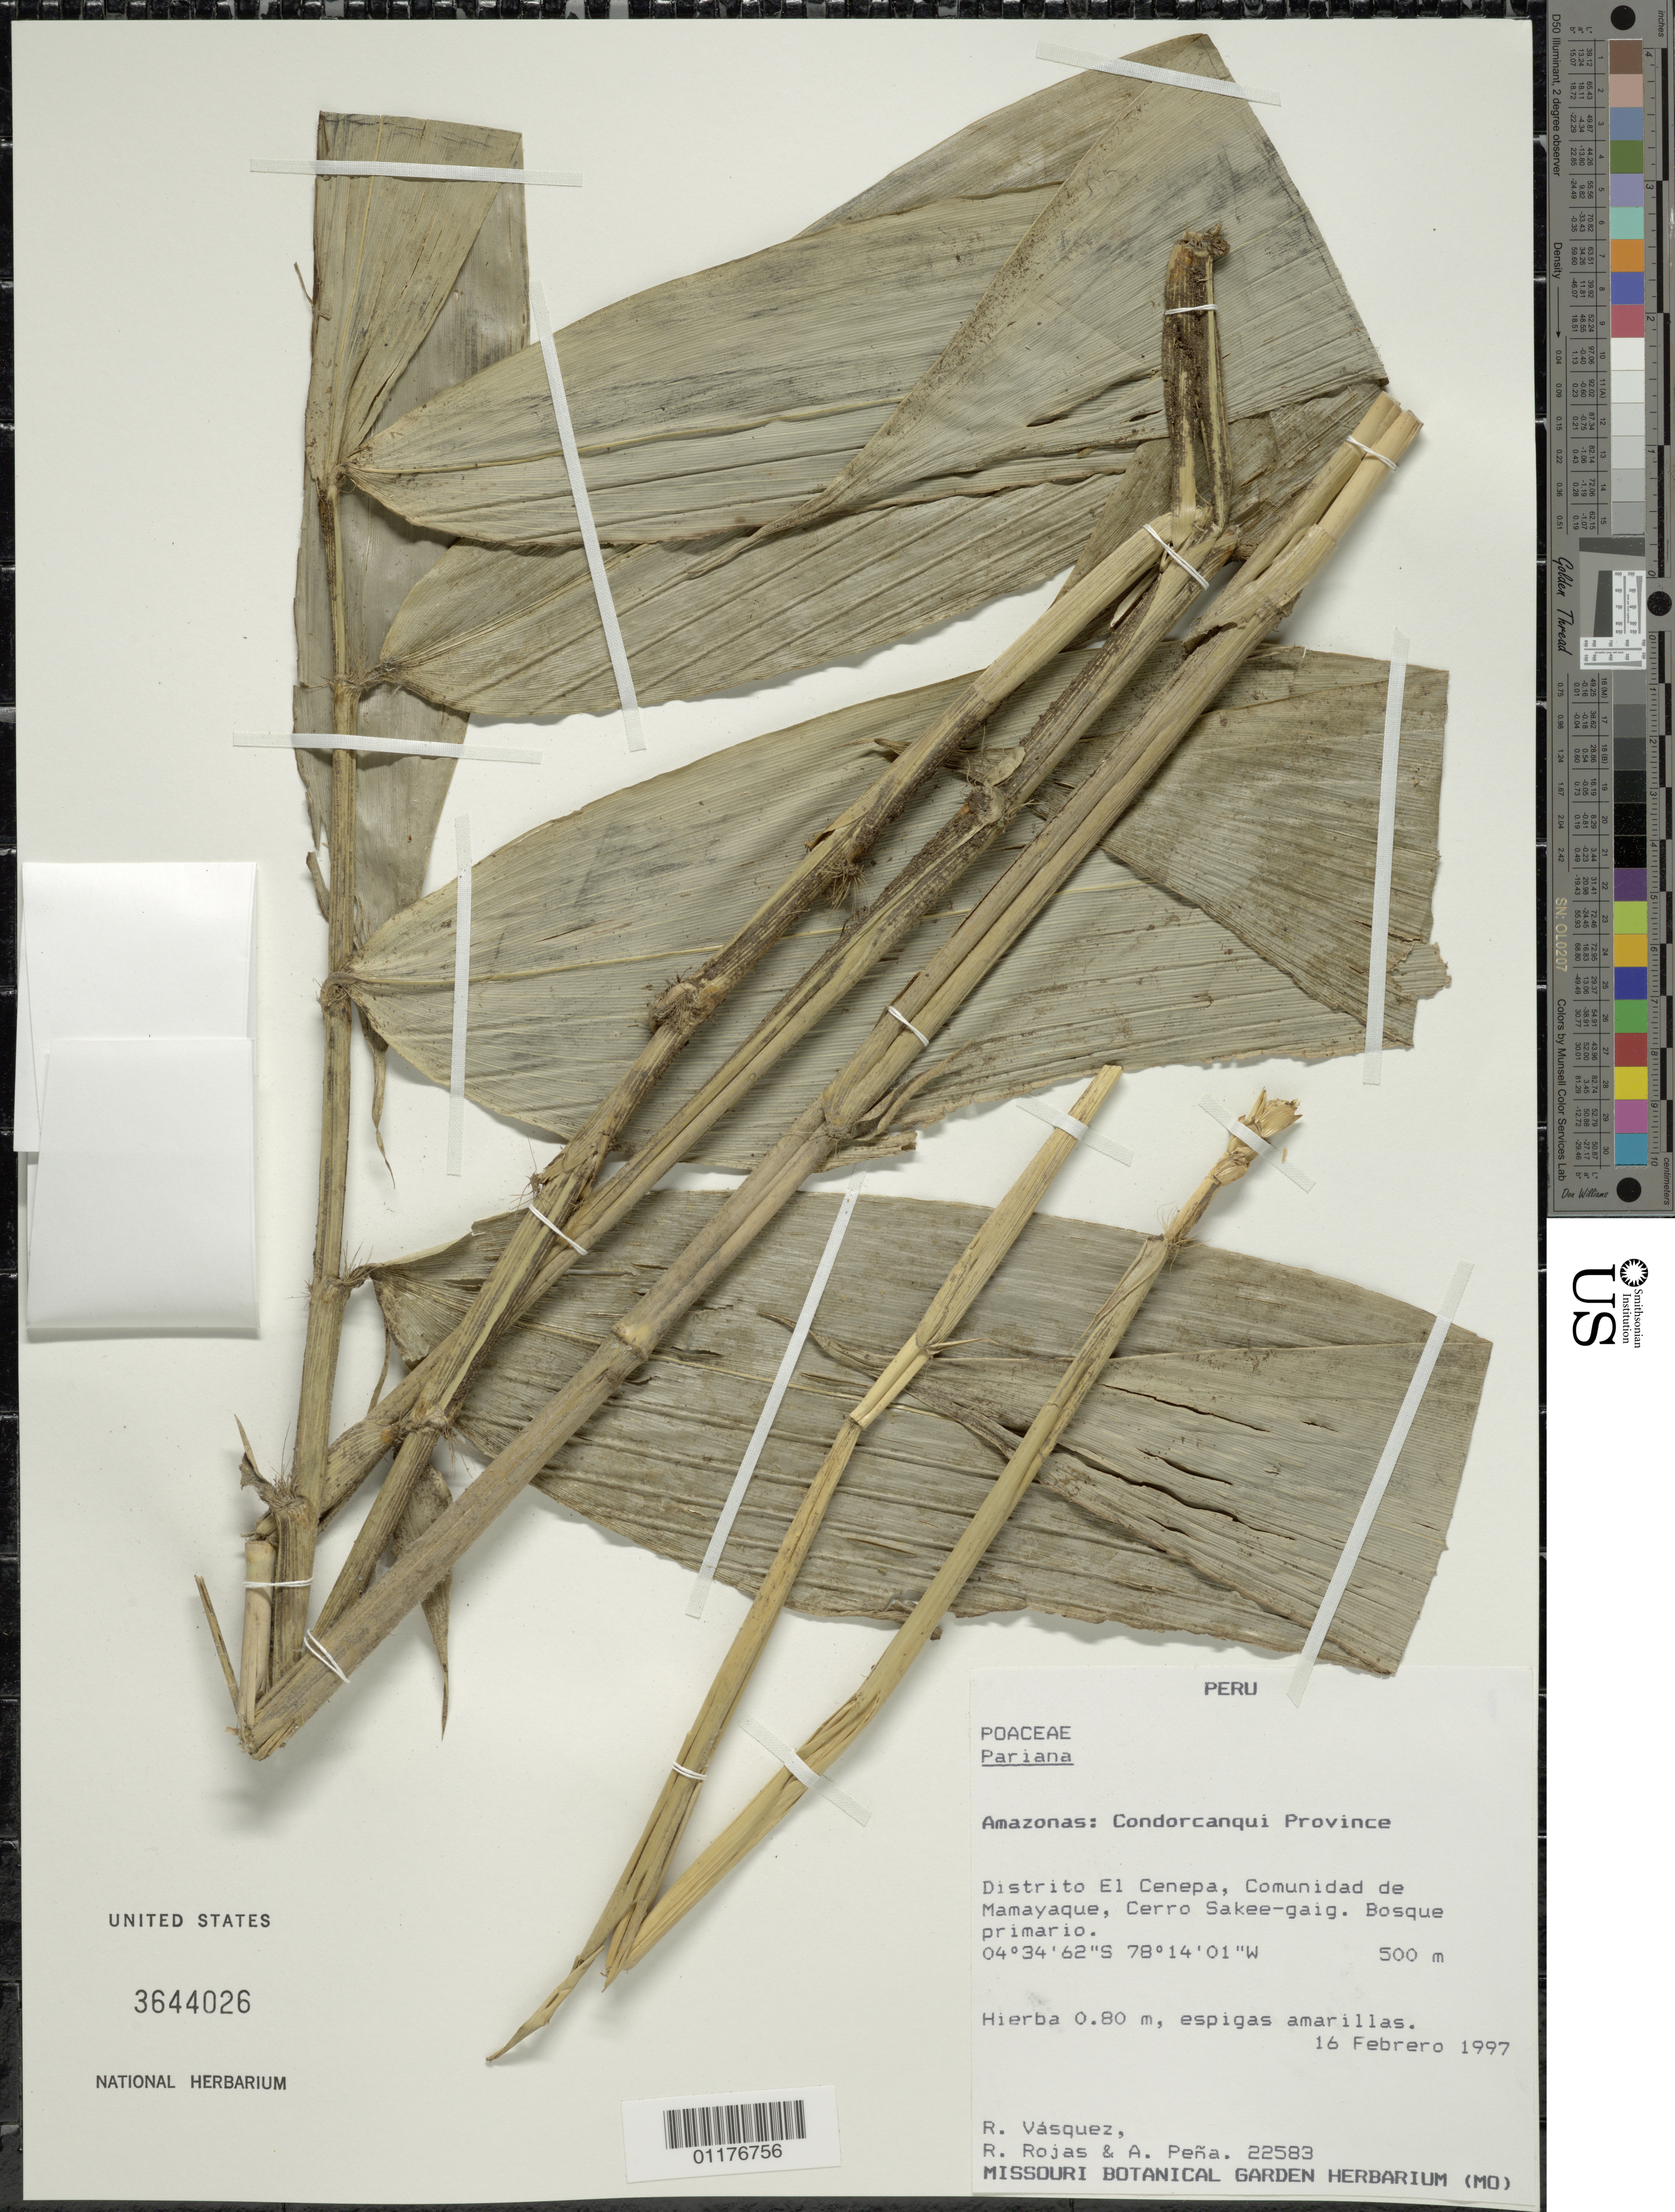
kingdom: Plantae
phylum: Tracheophyta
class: Liliopsida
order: Poales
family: Poaceae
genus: Pariana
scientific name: Pariana sp.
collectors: R. Vásquez, R. Rojas & A. Peña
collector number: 22583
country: Peru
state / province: Amazonas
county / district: Condorcanqui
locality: Dist. El Cenepa, comunidad de Mamayaque, Cerro Sakee-gaig.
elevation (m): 500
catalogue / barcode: US 3644026